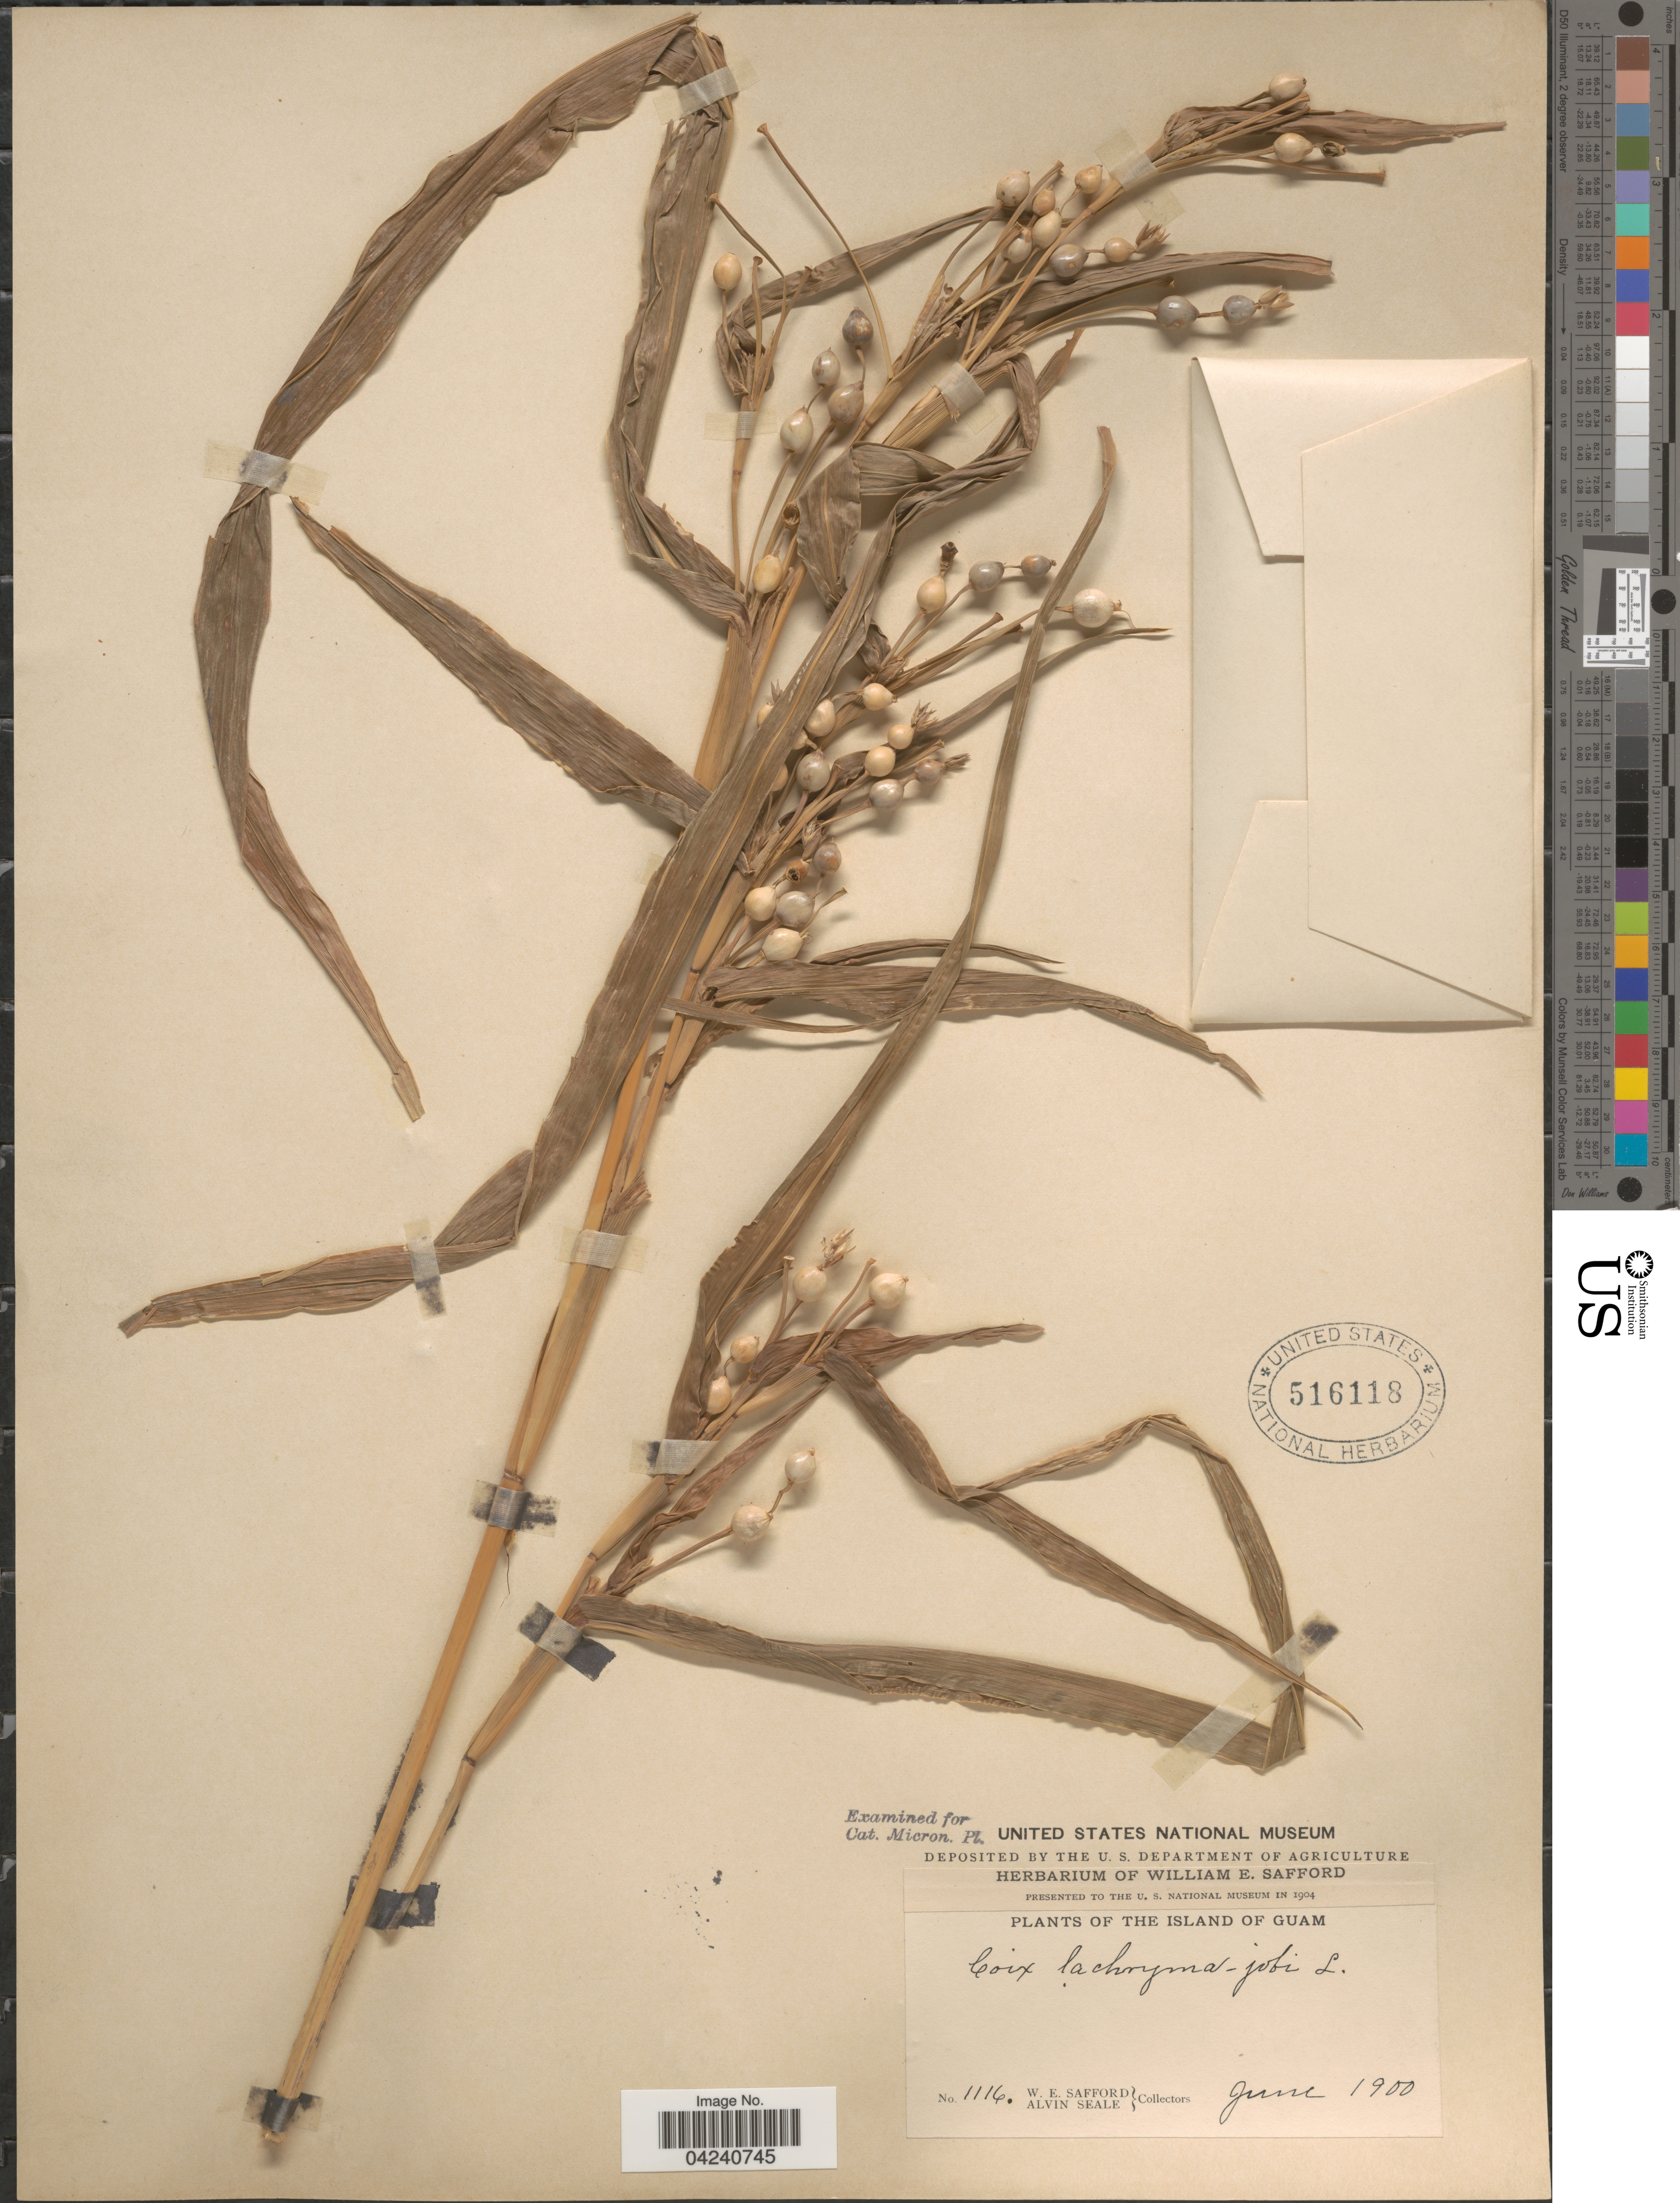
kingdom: Plantae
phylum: Tracheophyta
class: Liliopsida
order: Poales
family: Poaceae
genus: Coix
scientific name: Coix lacryma-jobi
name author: L.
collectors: W. E. Safford & A. Seale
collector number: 1116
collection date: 1900-06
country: Guam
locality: The Island of Guam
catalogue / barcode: US 516118